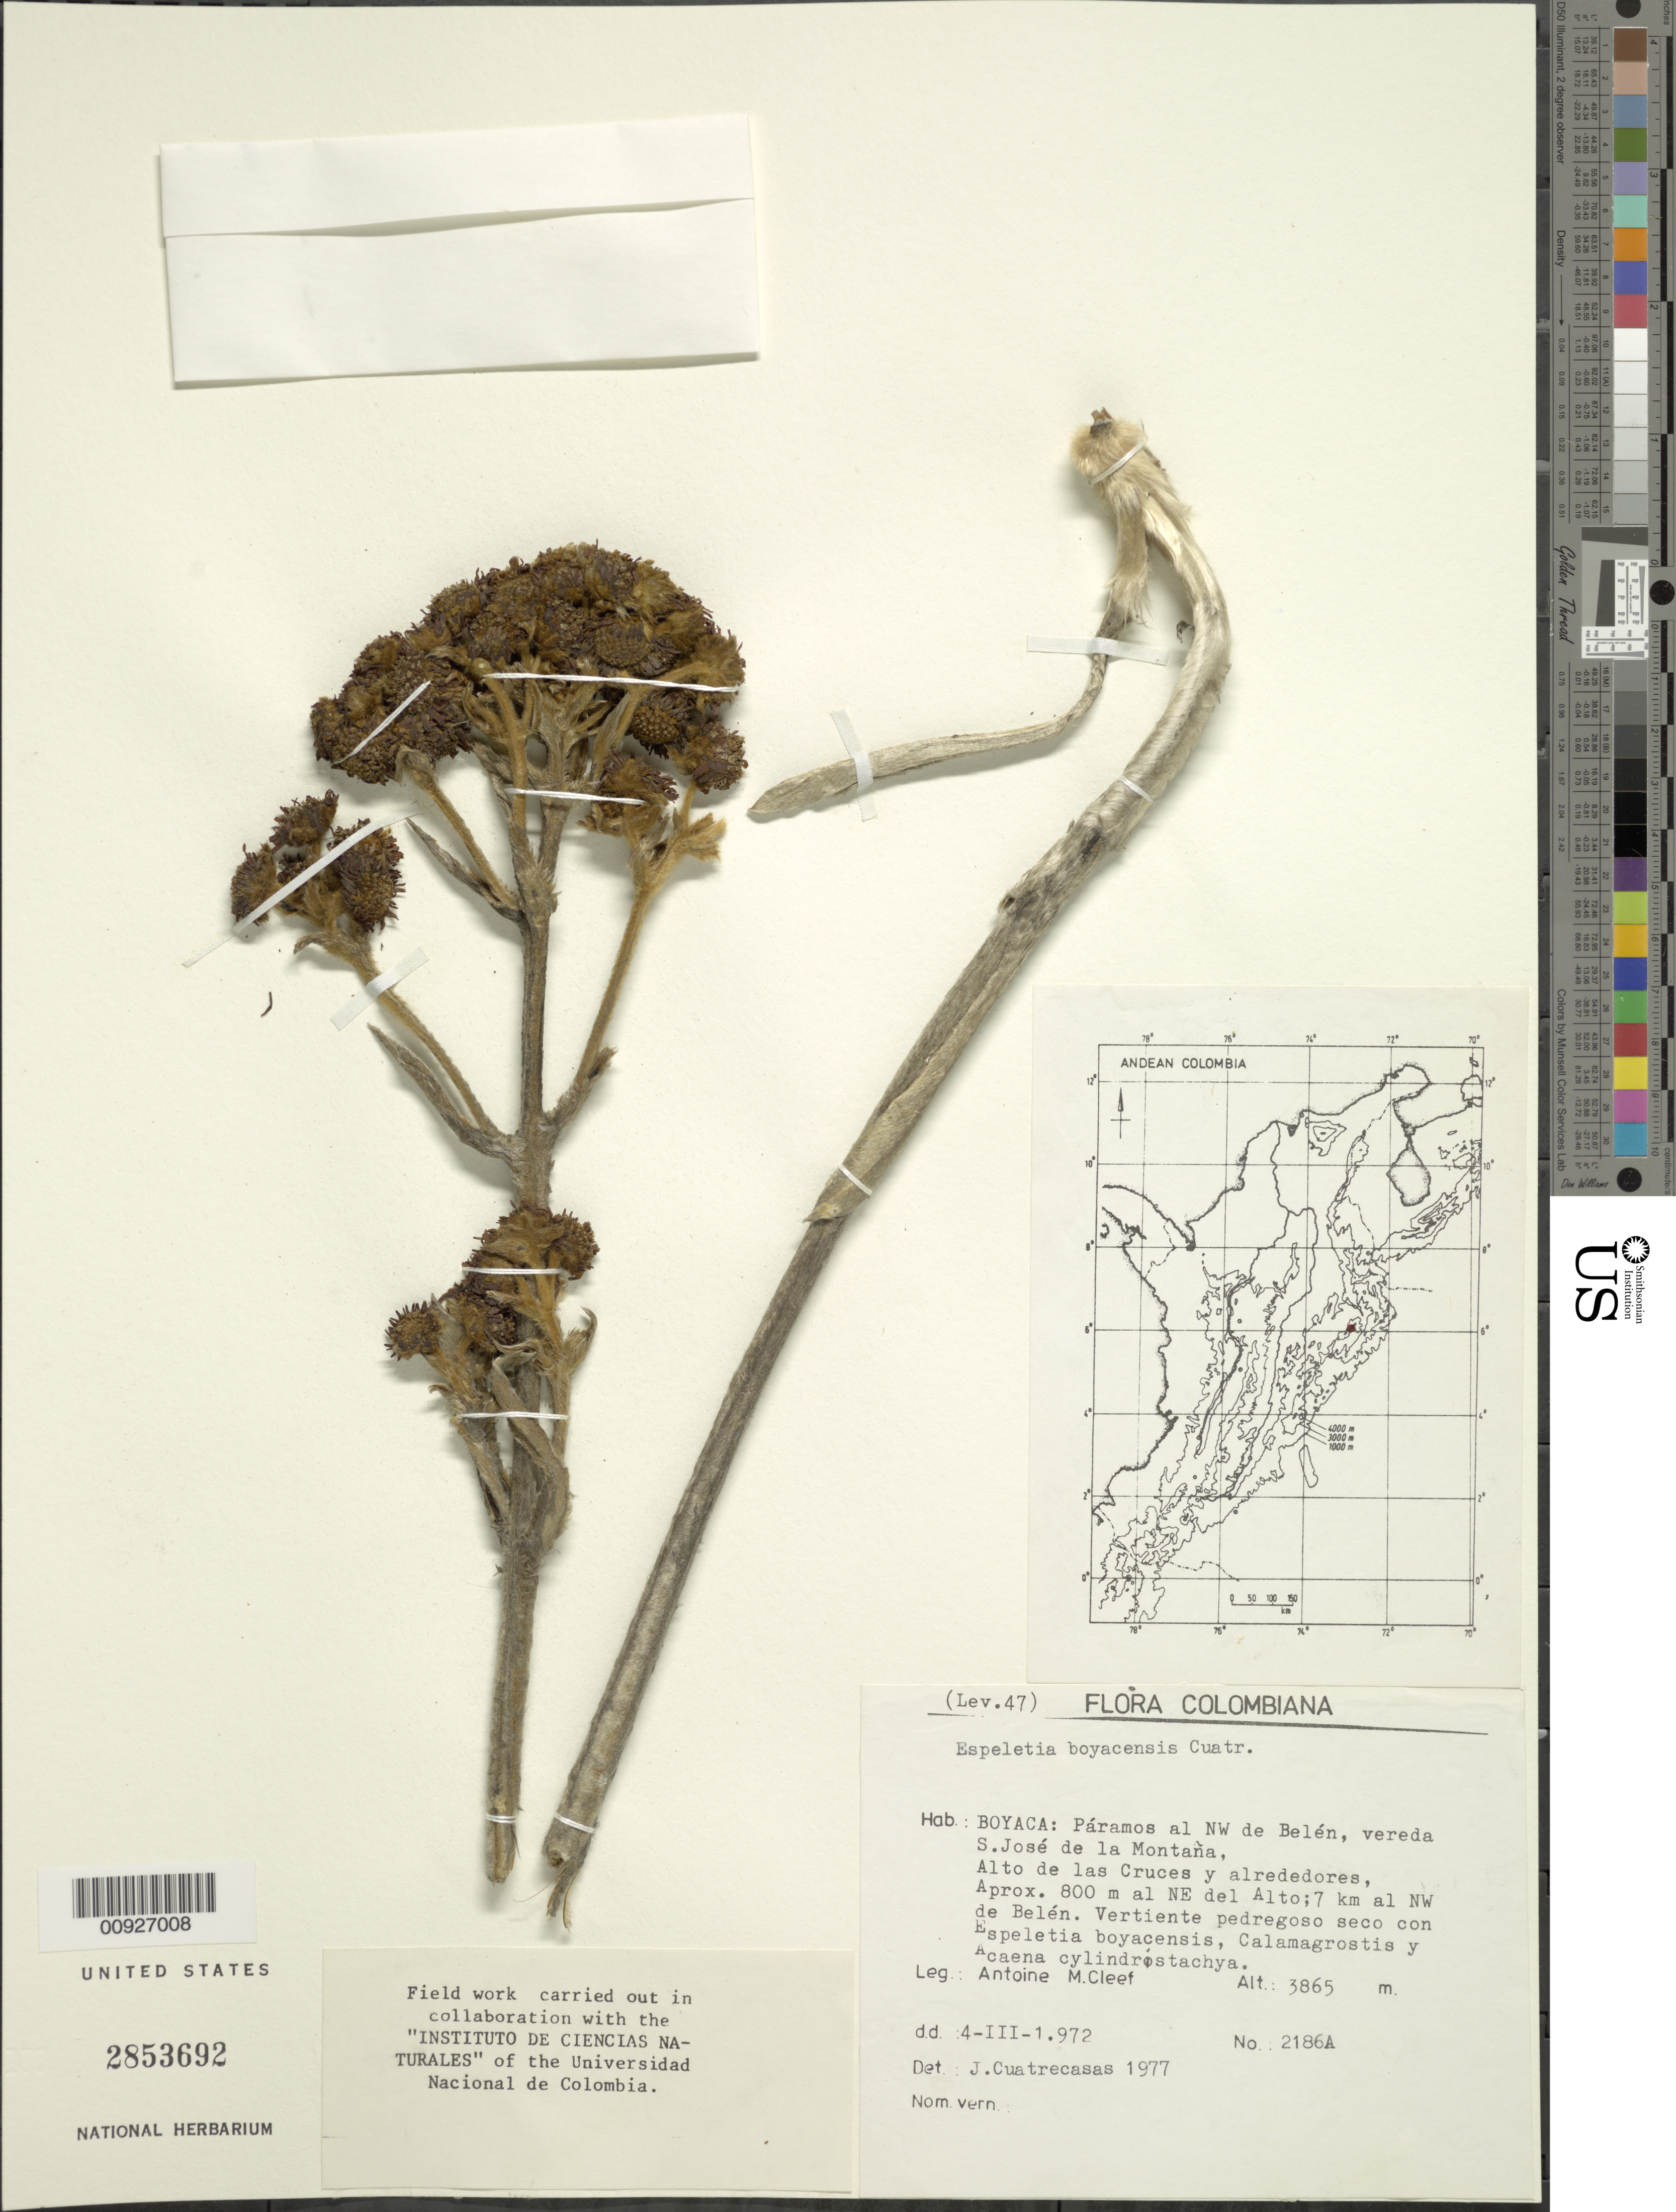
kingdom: Plantae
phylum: Tracheophyta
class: Magnoliopsida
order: Asterales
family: Asteraceae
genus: Espeletia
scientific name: Espeletia boyacensis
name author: Cuatrec.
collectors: A. M. Cleef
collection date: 1972-03-04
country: Colombia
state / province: Boyacá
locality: Páramos al NW de Belén, vereda de San José de la Montaña, Alto de las Cruces y alrededores, aprox. 800 m al NE del Alto; 7 km al NW de Belén.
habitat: Vertiente pedregosos seco con Espeletia boyacensis, Calamagostris y Acaena cylindrostachya.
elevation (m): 3865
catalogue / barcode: US 2853692